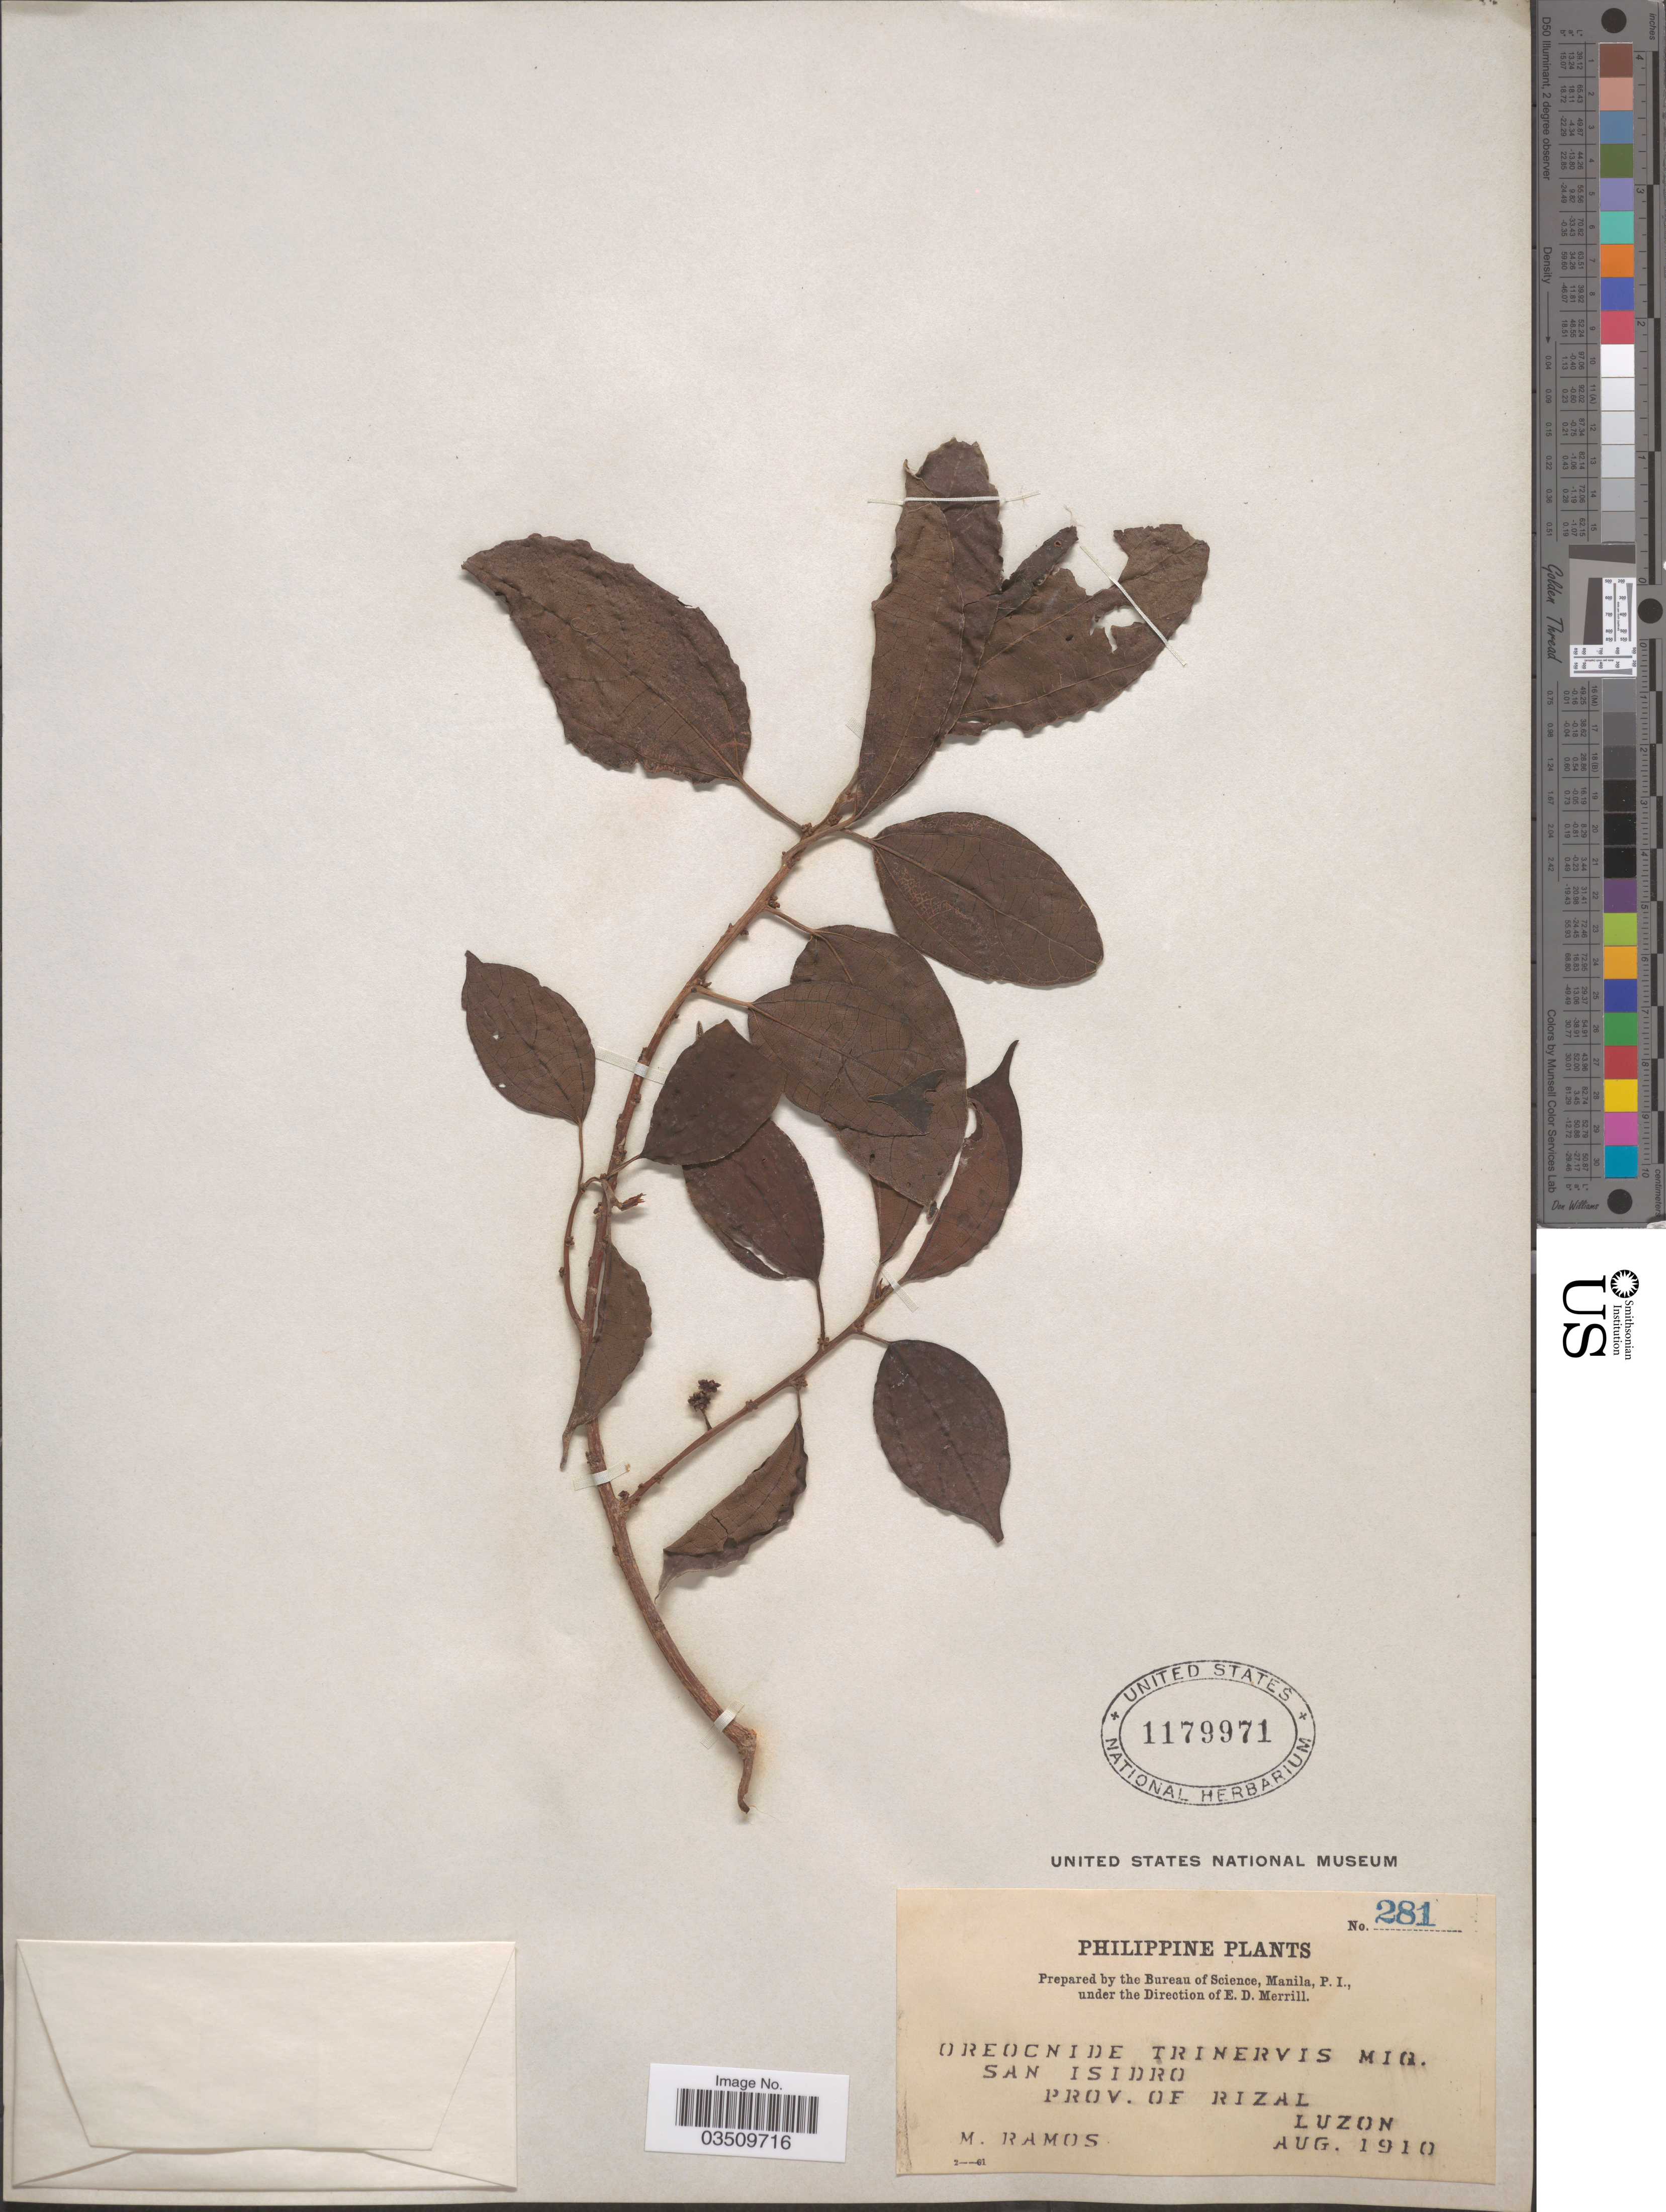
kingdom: Plantae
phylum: Tracheophyta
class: Magnoliopsida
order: Rosales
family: Urticaceae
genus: Oreocnide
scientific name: Oreocnide trinervis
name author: (Wedd.) Miq.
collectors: M. Ramos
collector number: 281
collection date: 1910-08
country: Philippines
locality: San Isidro. Prov. of Rizal. Luzon.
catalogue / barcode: US 1179971